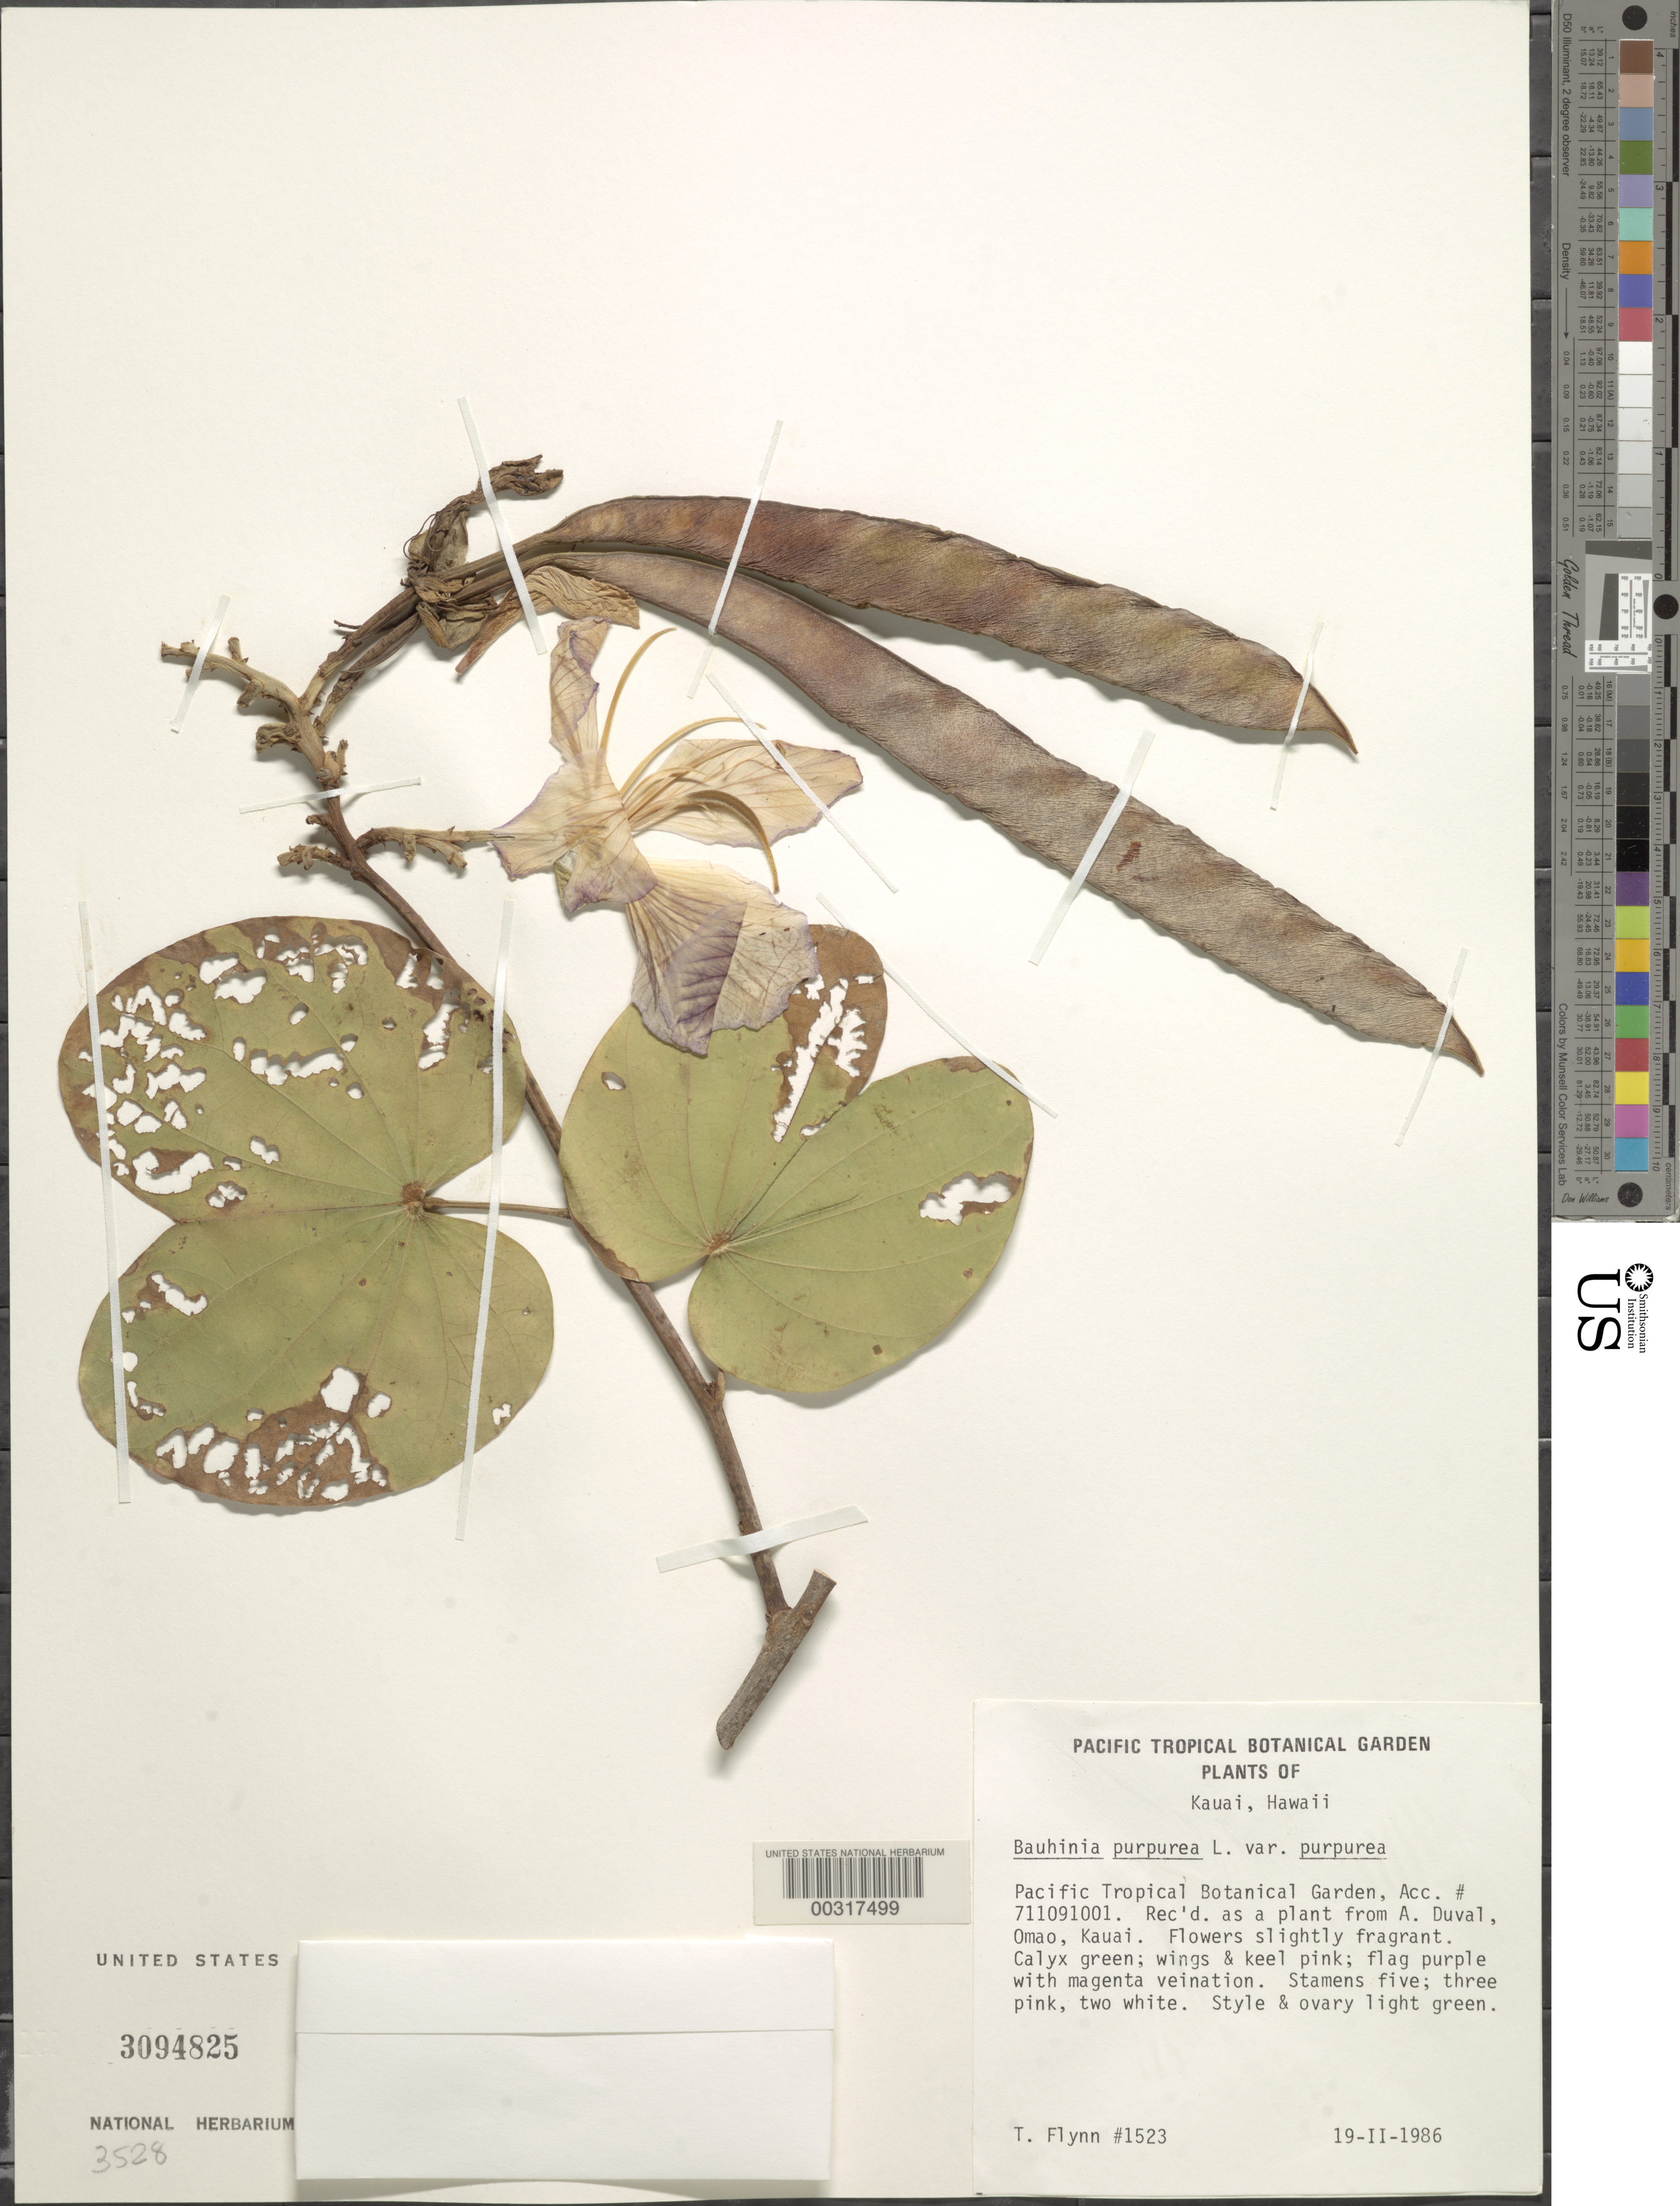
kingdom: Plantae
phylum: Tracheophyta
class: Magnoliopsida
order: Fabales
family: Fabaceae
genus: Bauhinia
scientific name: Bauhinia monandra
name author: Kurz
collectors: T. W. Flynn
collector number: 1523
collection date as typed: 19 Feb 1986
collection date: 1986-02-19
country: United States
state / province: Hawaii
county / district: Kauai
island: Kaua'i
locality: Kauai, pacific tropical botanical garden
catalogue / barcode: US 3094825